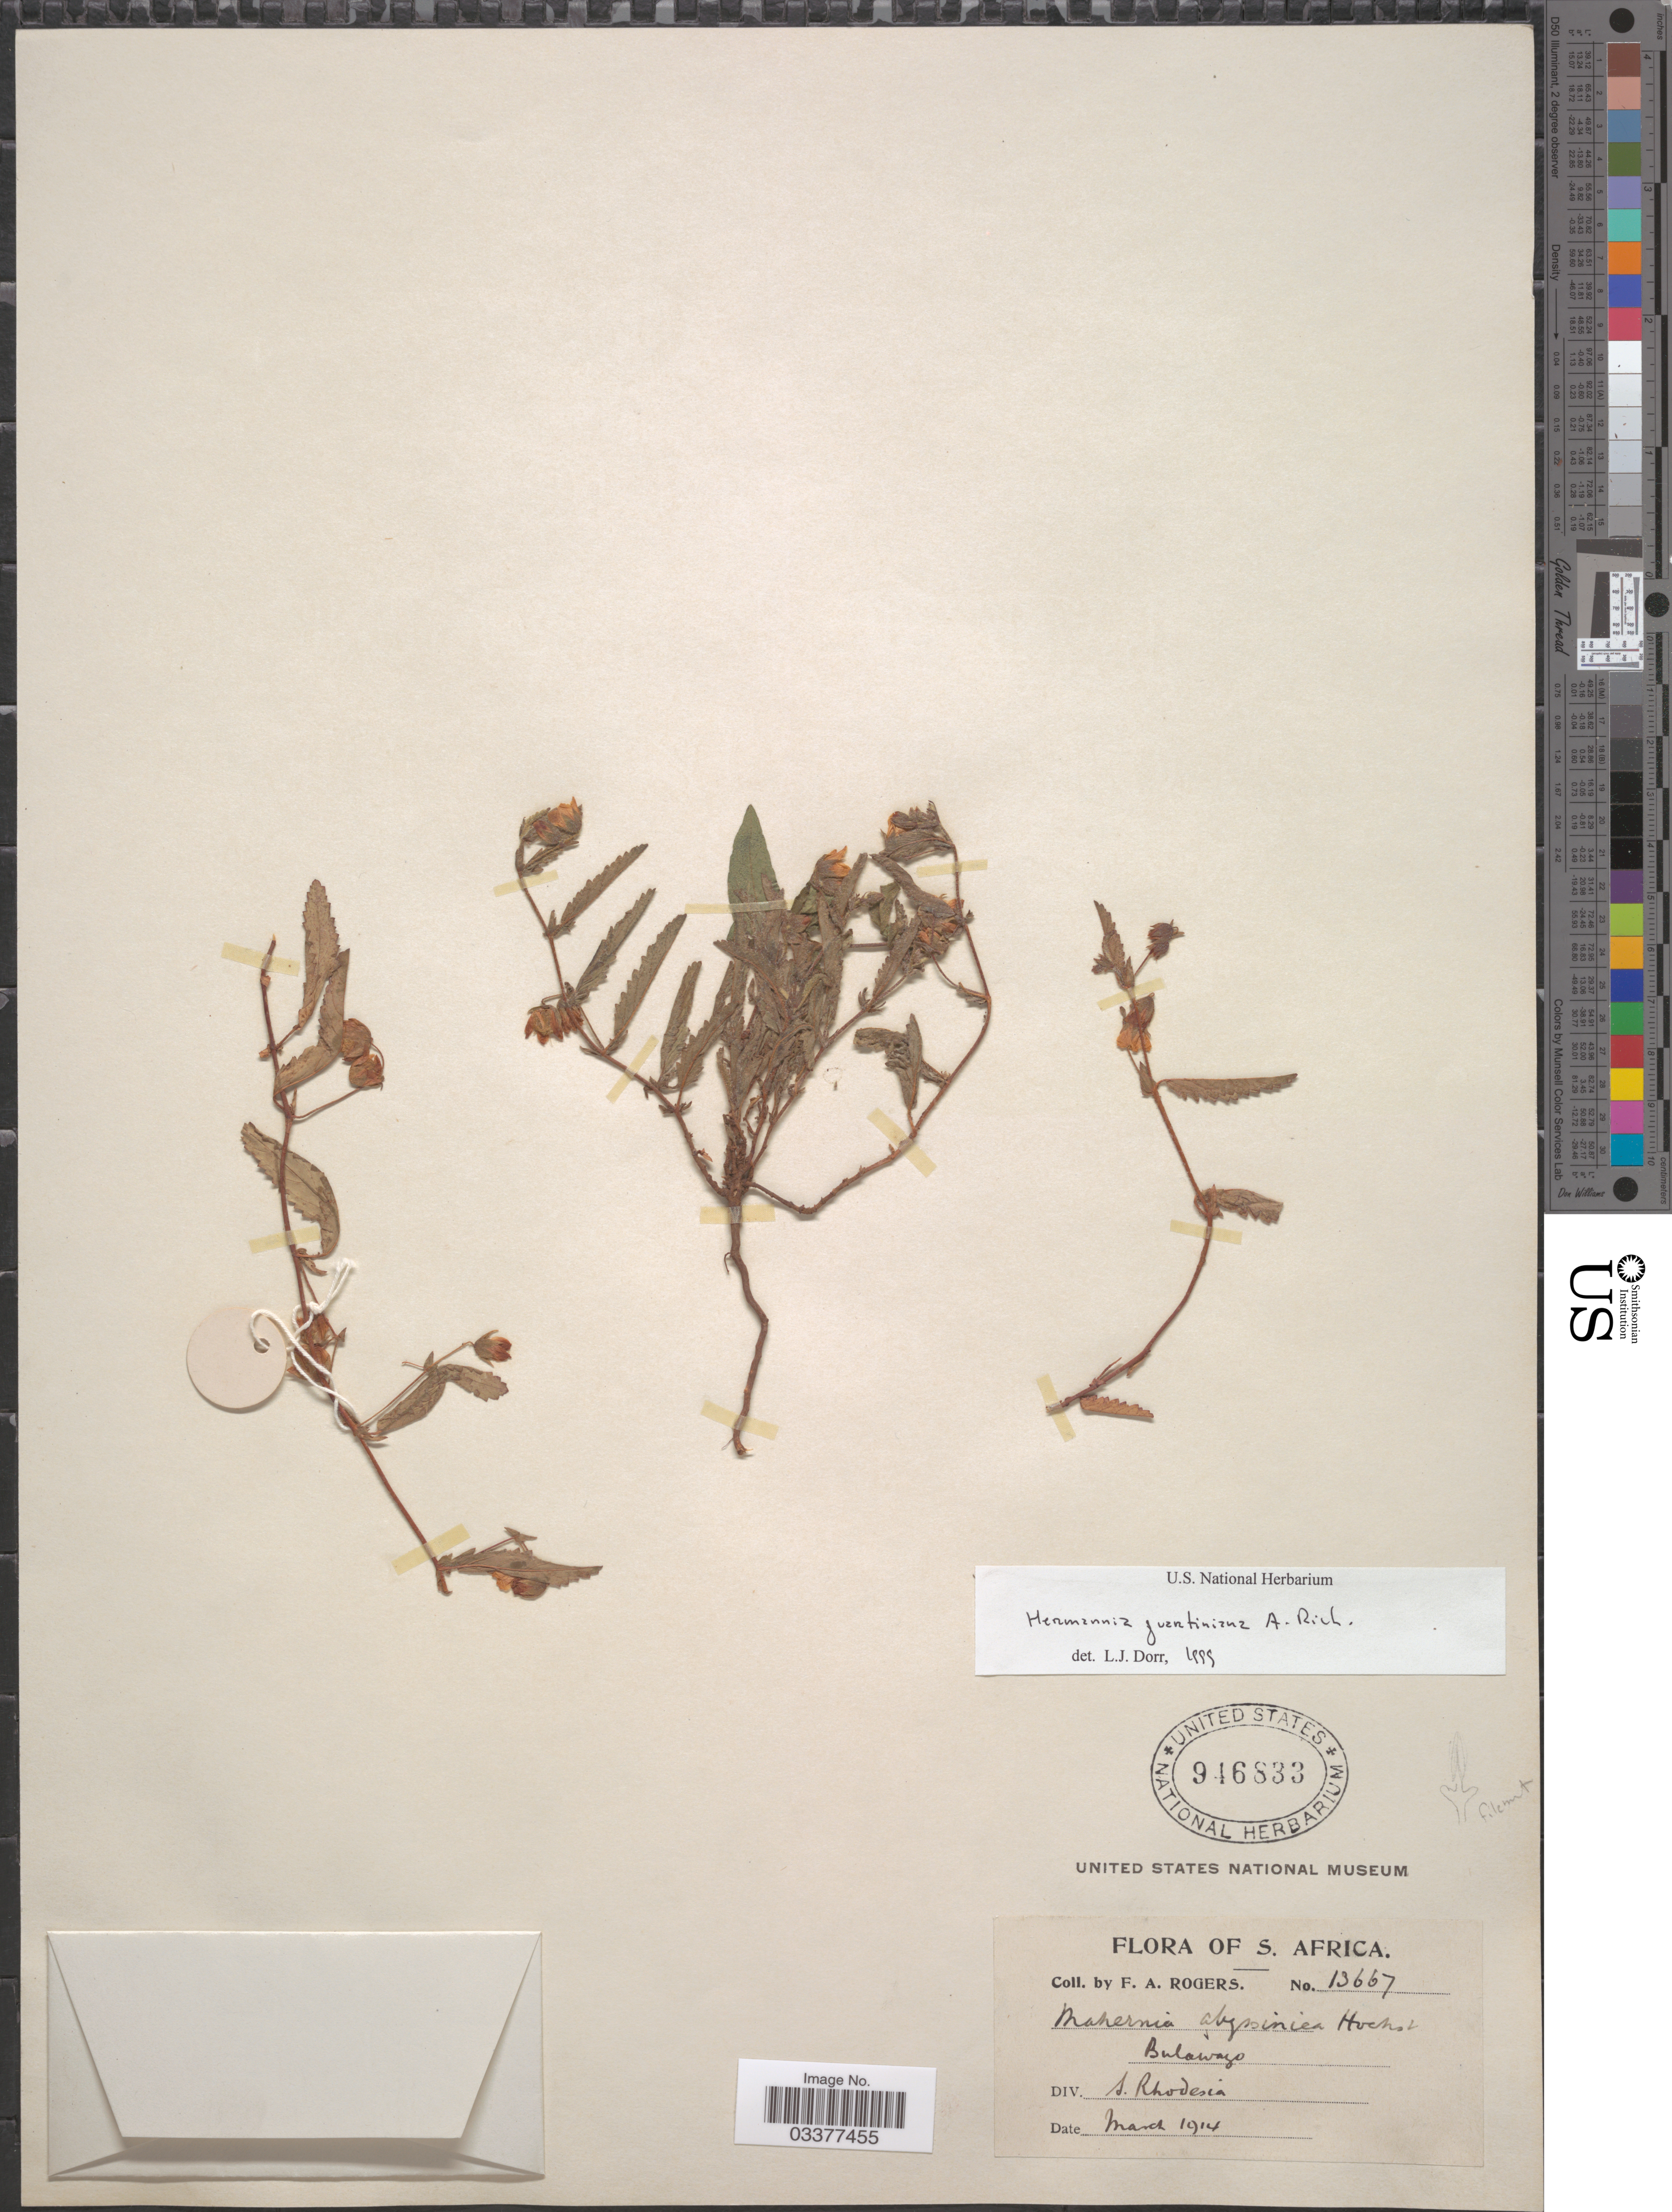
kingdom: Plantae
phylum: Tracheophyta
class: Magnoliopsida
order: Malvales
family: Malvaceae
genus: Hermannia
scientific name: Hermannia quartiniana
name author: A. Rich.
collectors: F. A. Rogers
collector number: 13667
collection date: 1914-03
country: Zimbabwe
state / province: Bulawayo (city)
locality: S. Africa. Bulawayo. Div. S. Rhodesia.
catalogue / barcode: US 946833